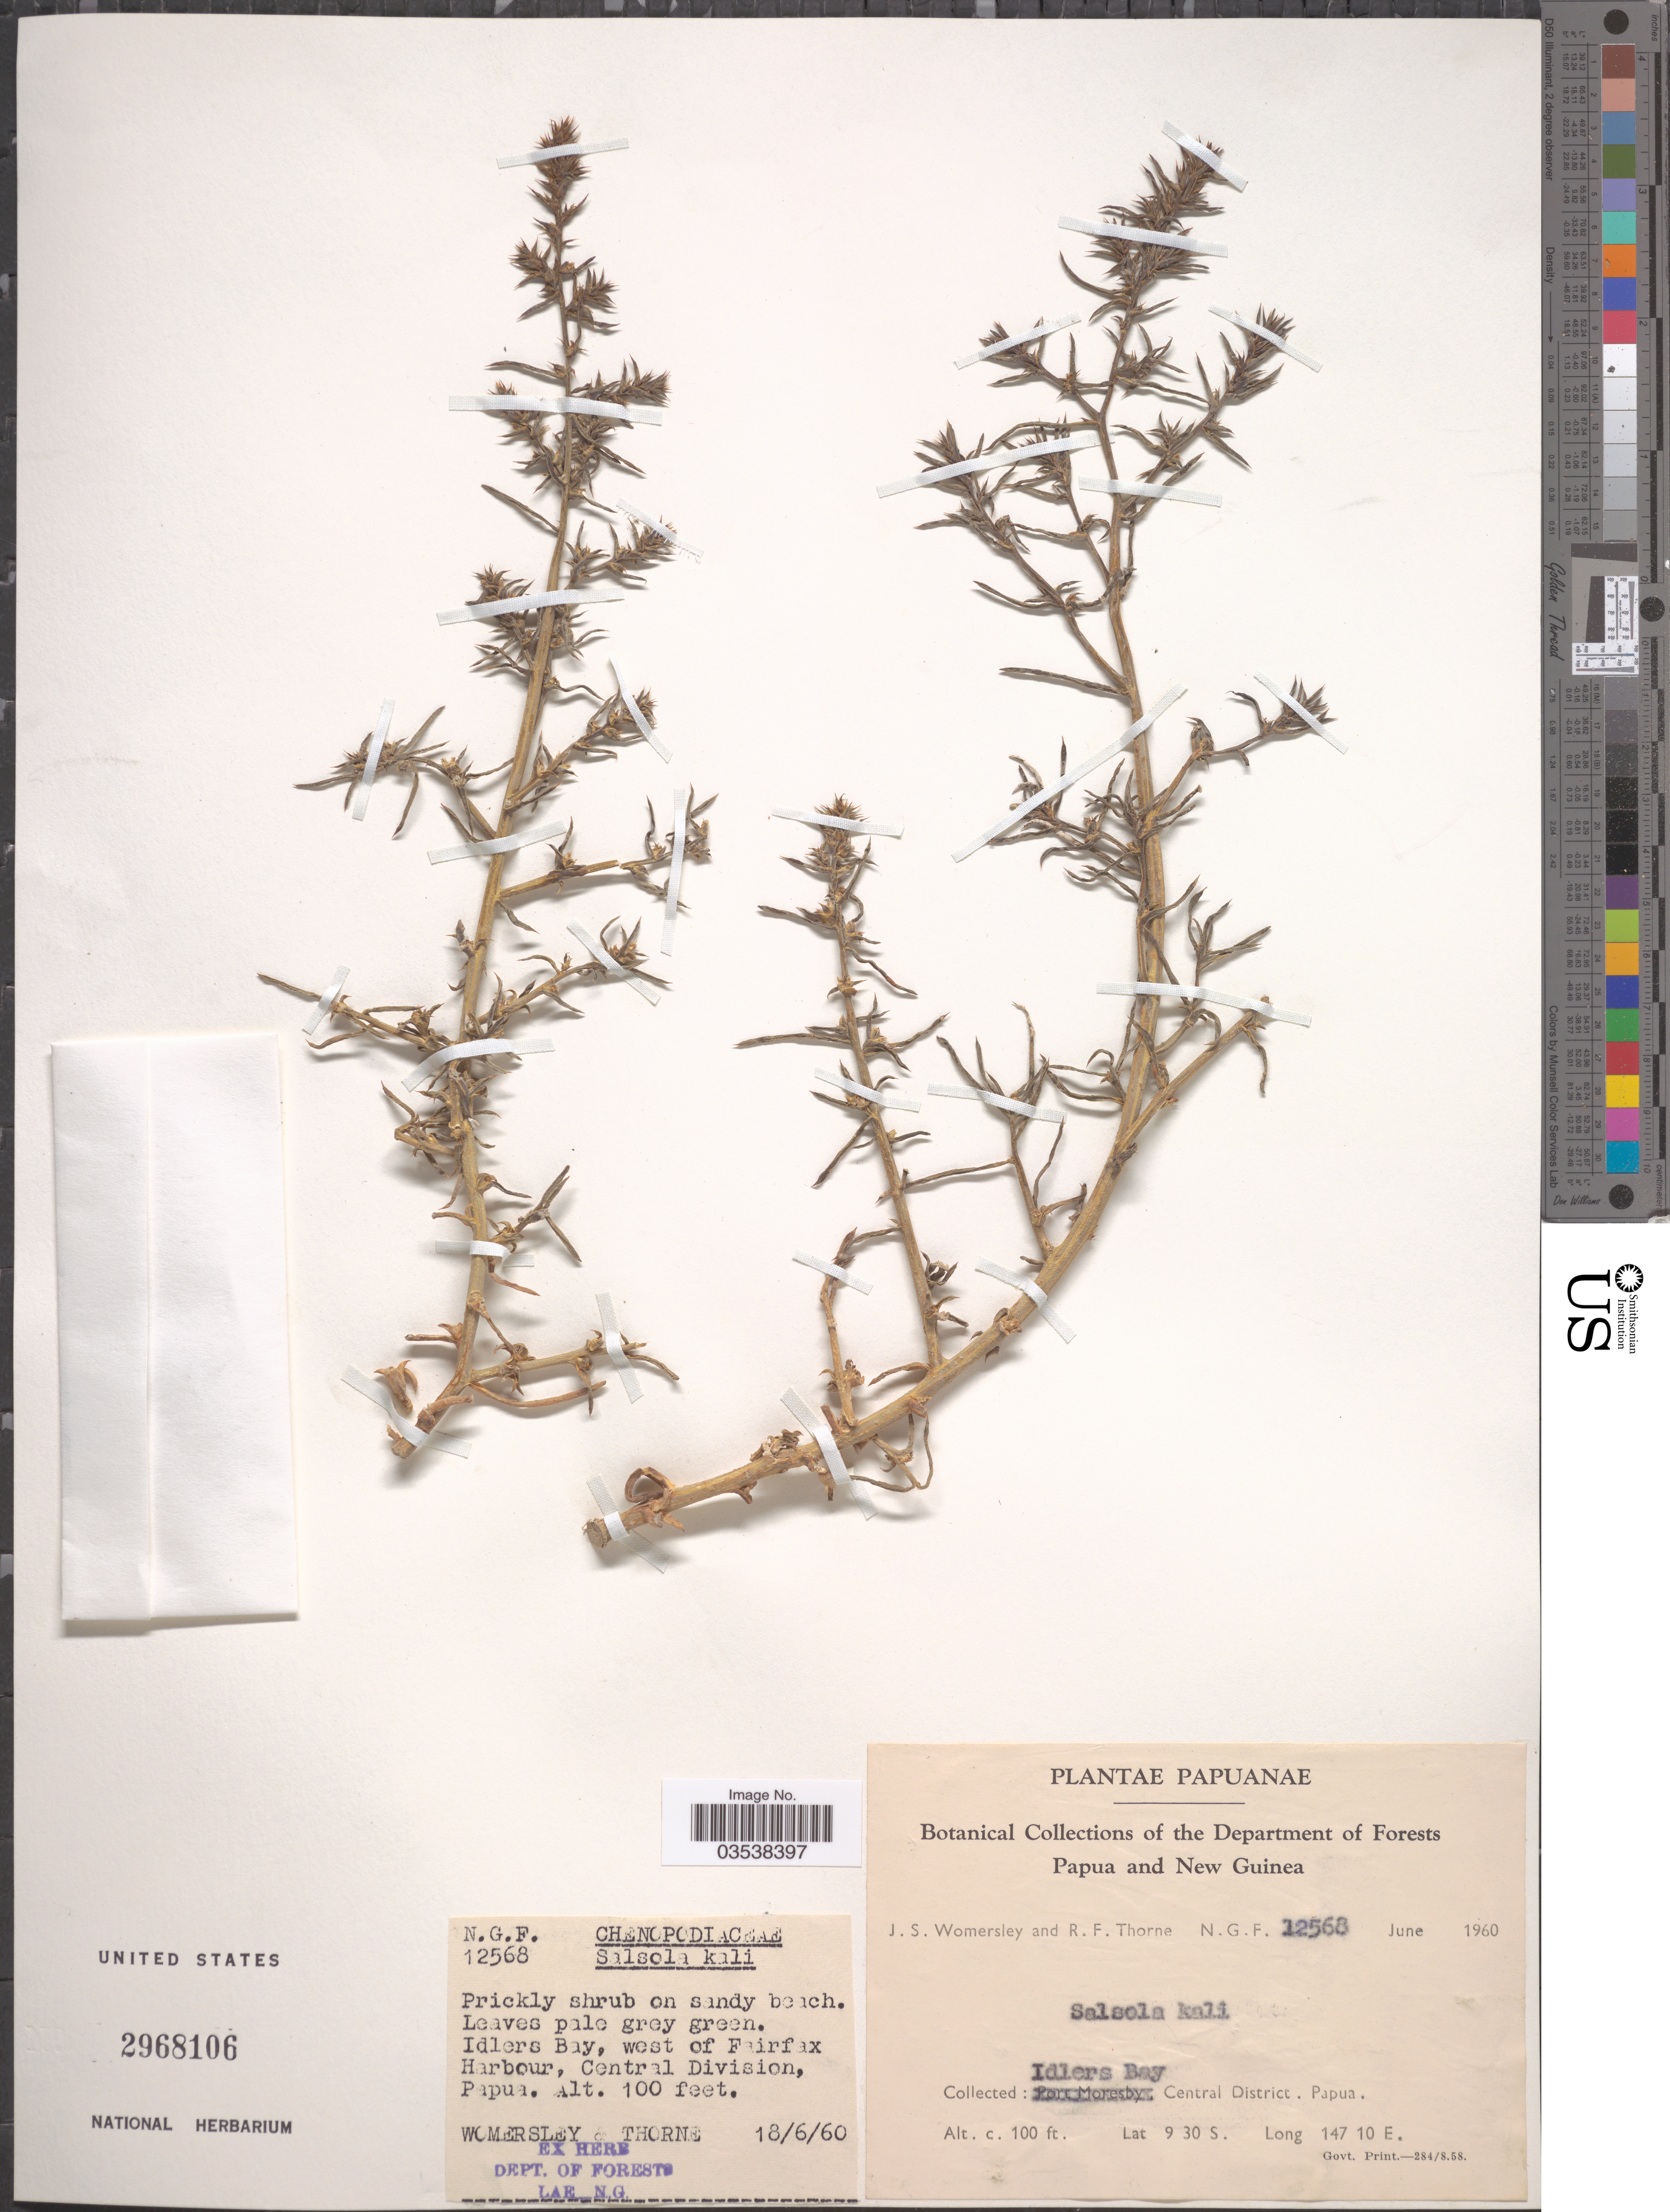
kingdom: Plantae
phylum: Tracheophyta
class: Magnoliopsida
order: Caryophyllales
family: Amaranthaceae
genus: Salsola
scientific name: Salsola kali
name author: L.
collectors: J. S. Womersley & R. Thorne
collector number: N.G.F.12568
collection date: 1960-06-18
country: Papua New Guinea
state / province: Central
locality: Papua and New Guinea. Idlers Bay Central District. Papua. West of Fairfax Harbour, Central Division.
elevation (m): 30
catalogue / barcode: US 2968106